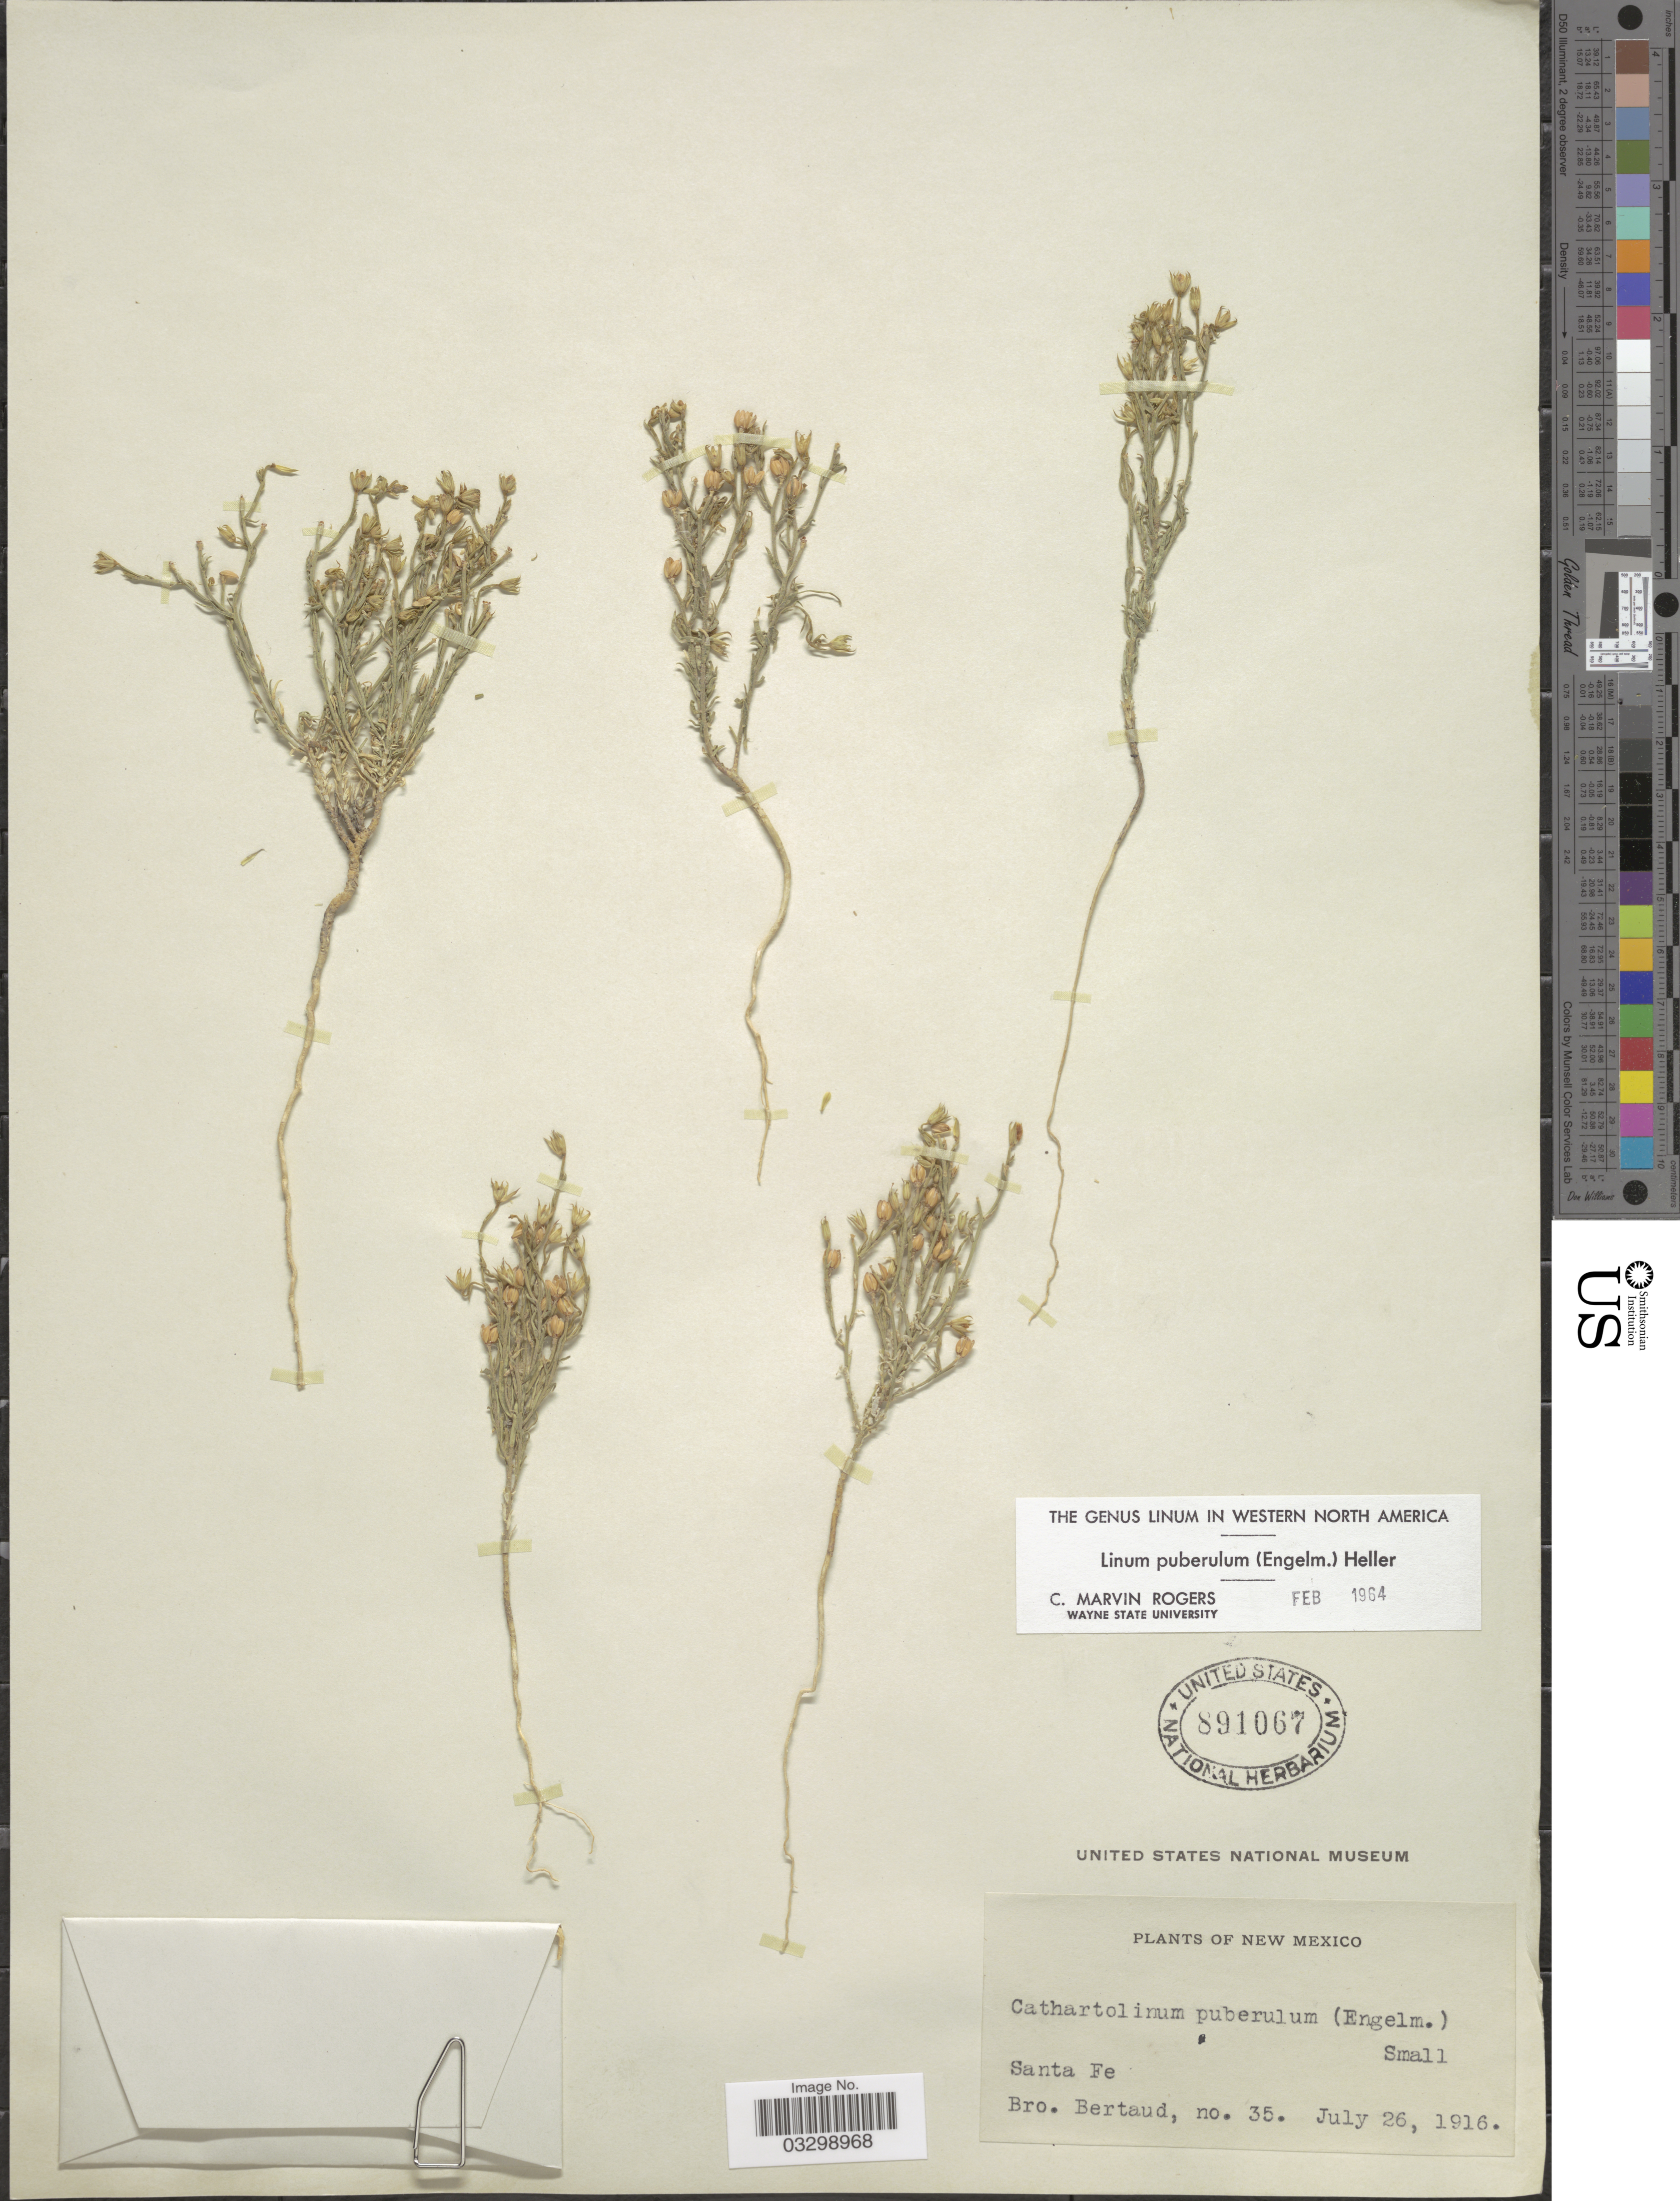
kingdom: Plantae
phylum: Tracheophyta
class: Magnoliopsida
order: Malpighiales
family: Linaceae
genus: Linum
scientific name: Linum puberulum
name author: (Engelm.) A. Heller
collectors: Bro. Bertaud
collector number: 35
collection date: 1916-07-26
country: United States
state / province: New Mexico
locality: Santa Fe.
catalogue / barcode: US 891067